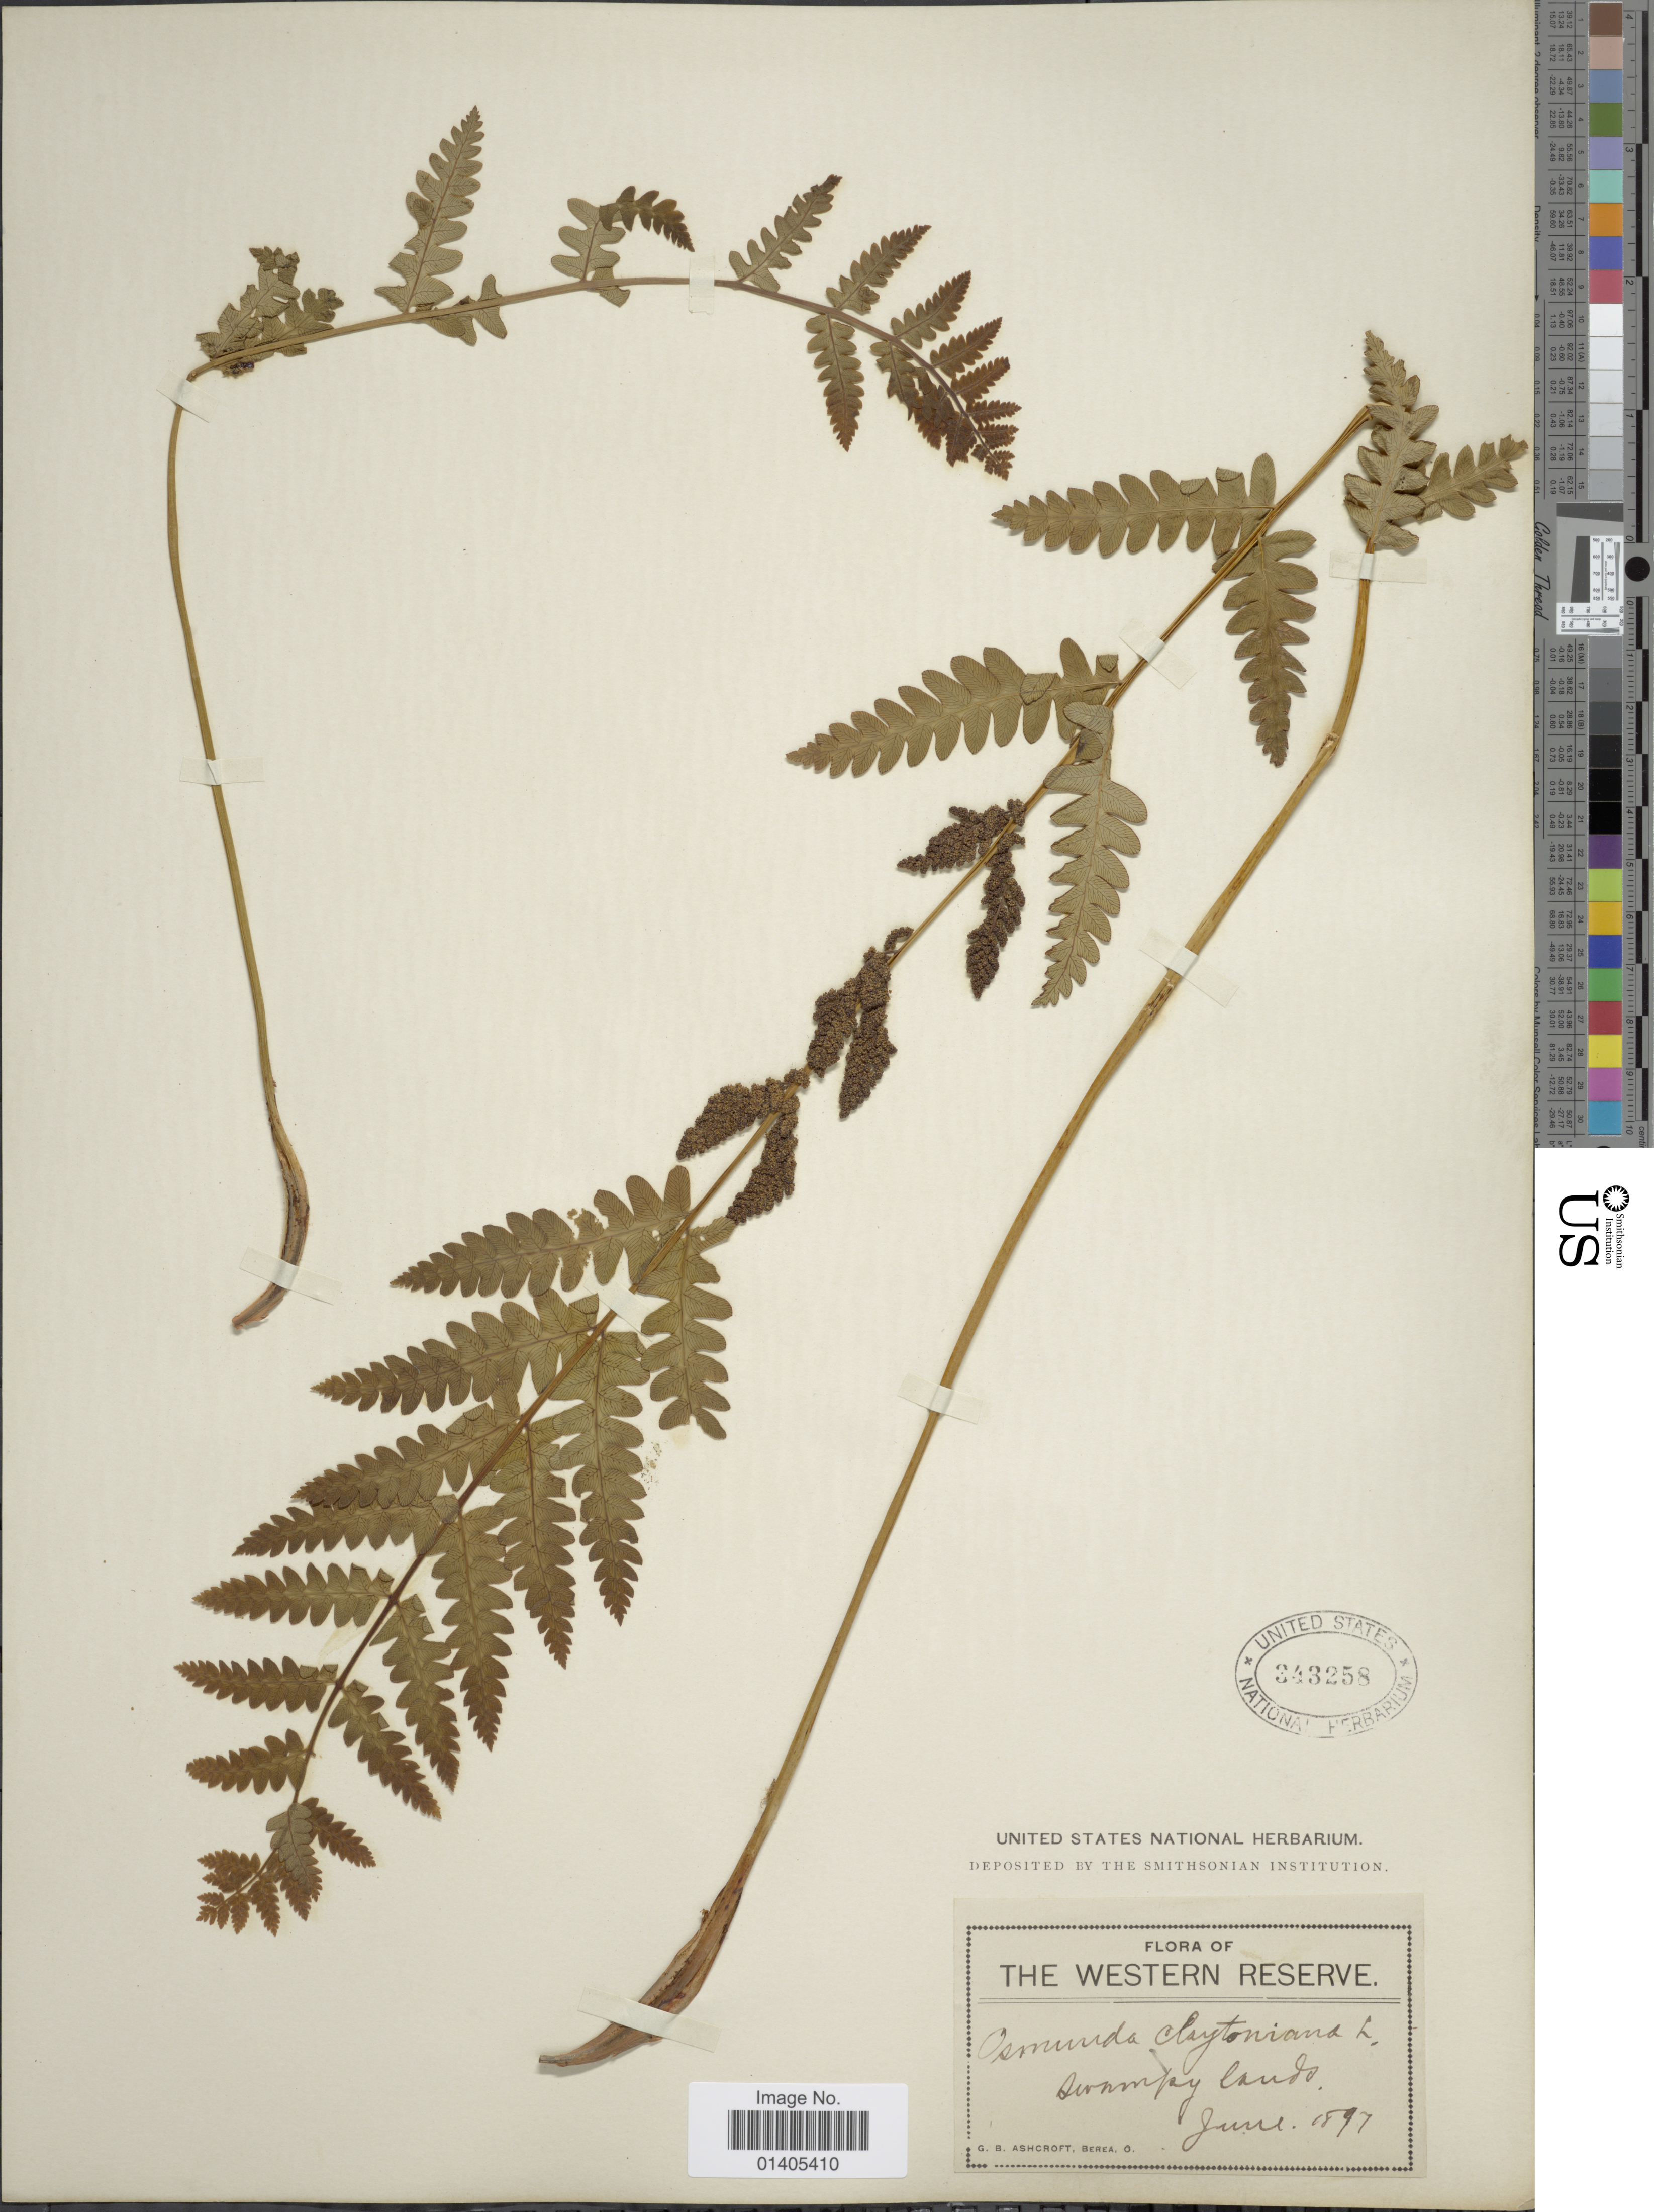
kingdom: Plantae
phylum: Tracheophyta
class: Polypodiopsida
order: Osmundales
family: Osmundaceae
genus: Osmunda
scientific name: Osmunda claytoniana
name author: (L.) Tagawa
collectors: G. Ashcroft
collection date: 1897-06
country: United States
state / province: Ohio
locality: The Western Reserve, Swampy lands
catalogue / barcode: US 343258